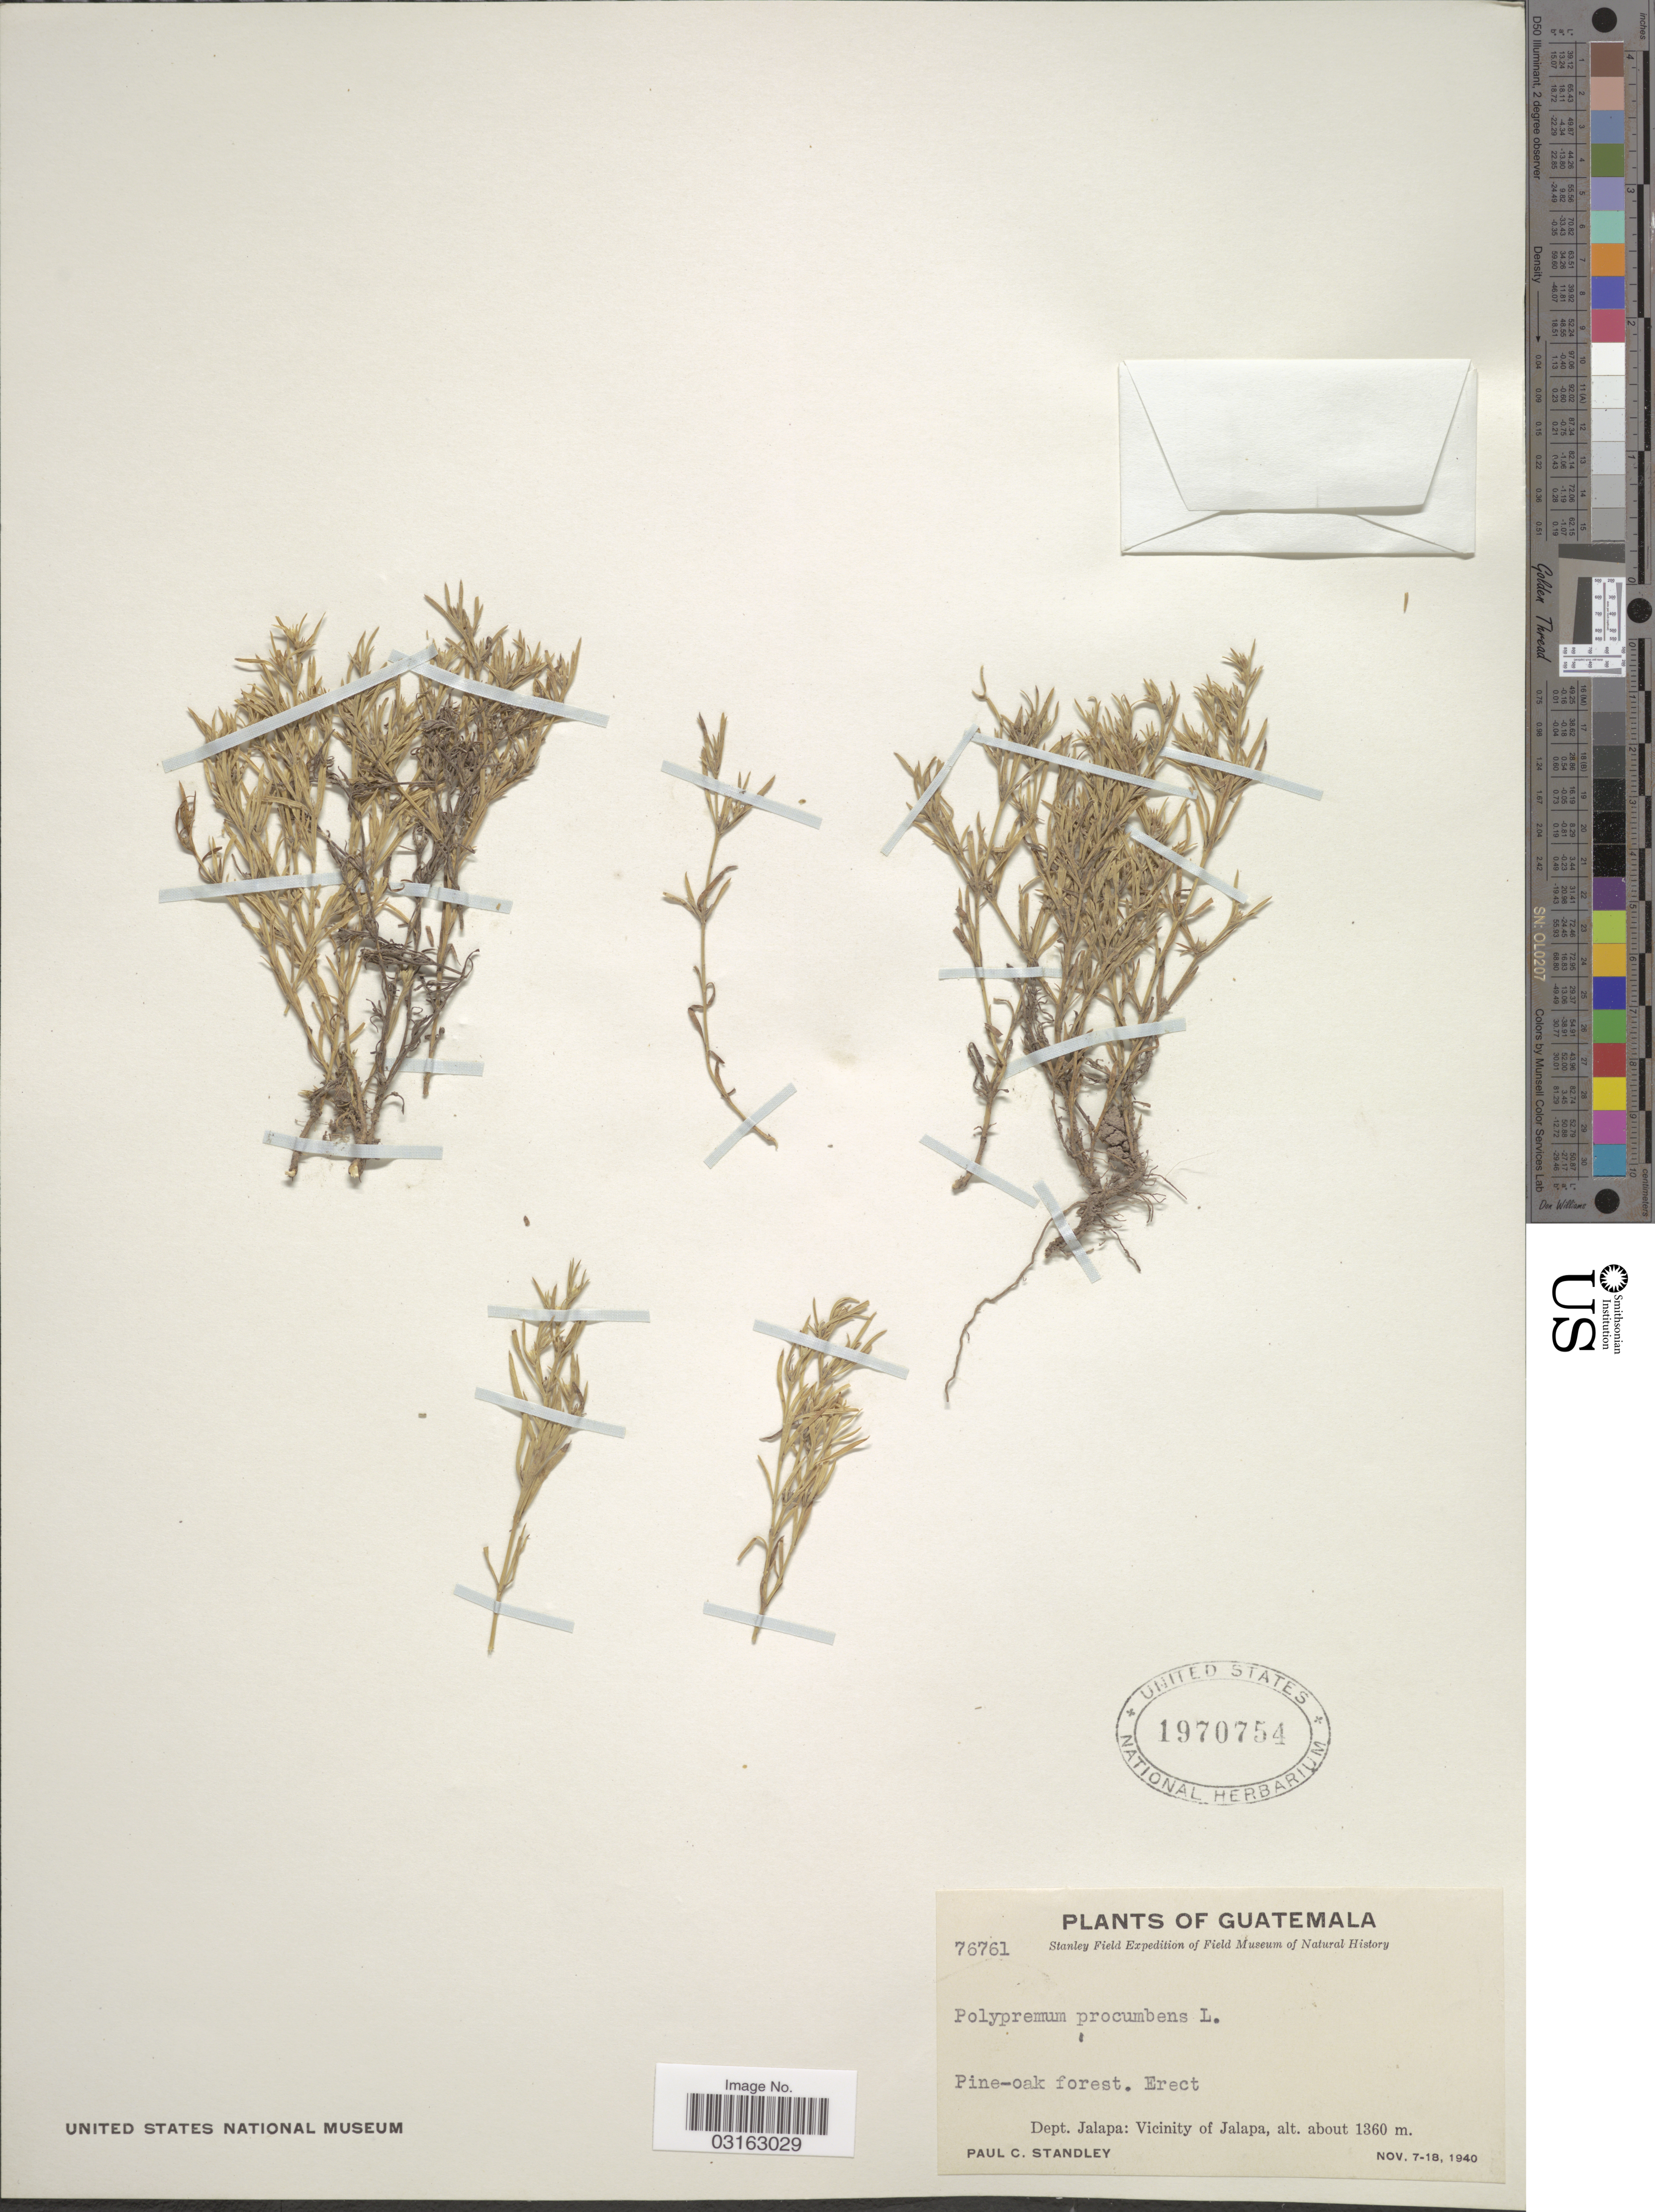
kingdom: Plantae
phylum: Tracheophyta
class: Magnoliopsida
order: Lamiales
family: Tetrachondraceae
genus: Polypremum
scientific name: Polypremum procumbens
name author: L.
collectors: P. C. Standley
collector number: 76761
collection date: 1940-11-07/1940-11-18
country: Guatemala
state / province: Jalapa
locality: Dept. Jalapa: Vicinity of Jalapa.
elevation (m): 1360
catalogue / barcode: US 1970754